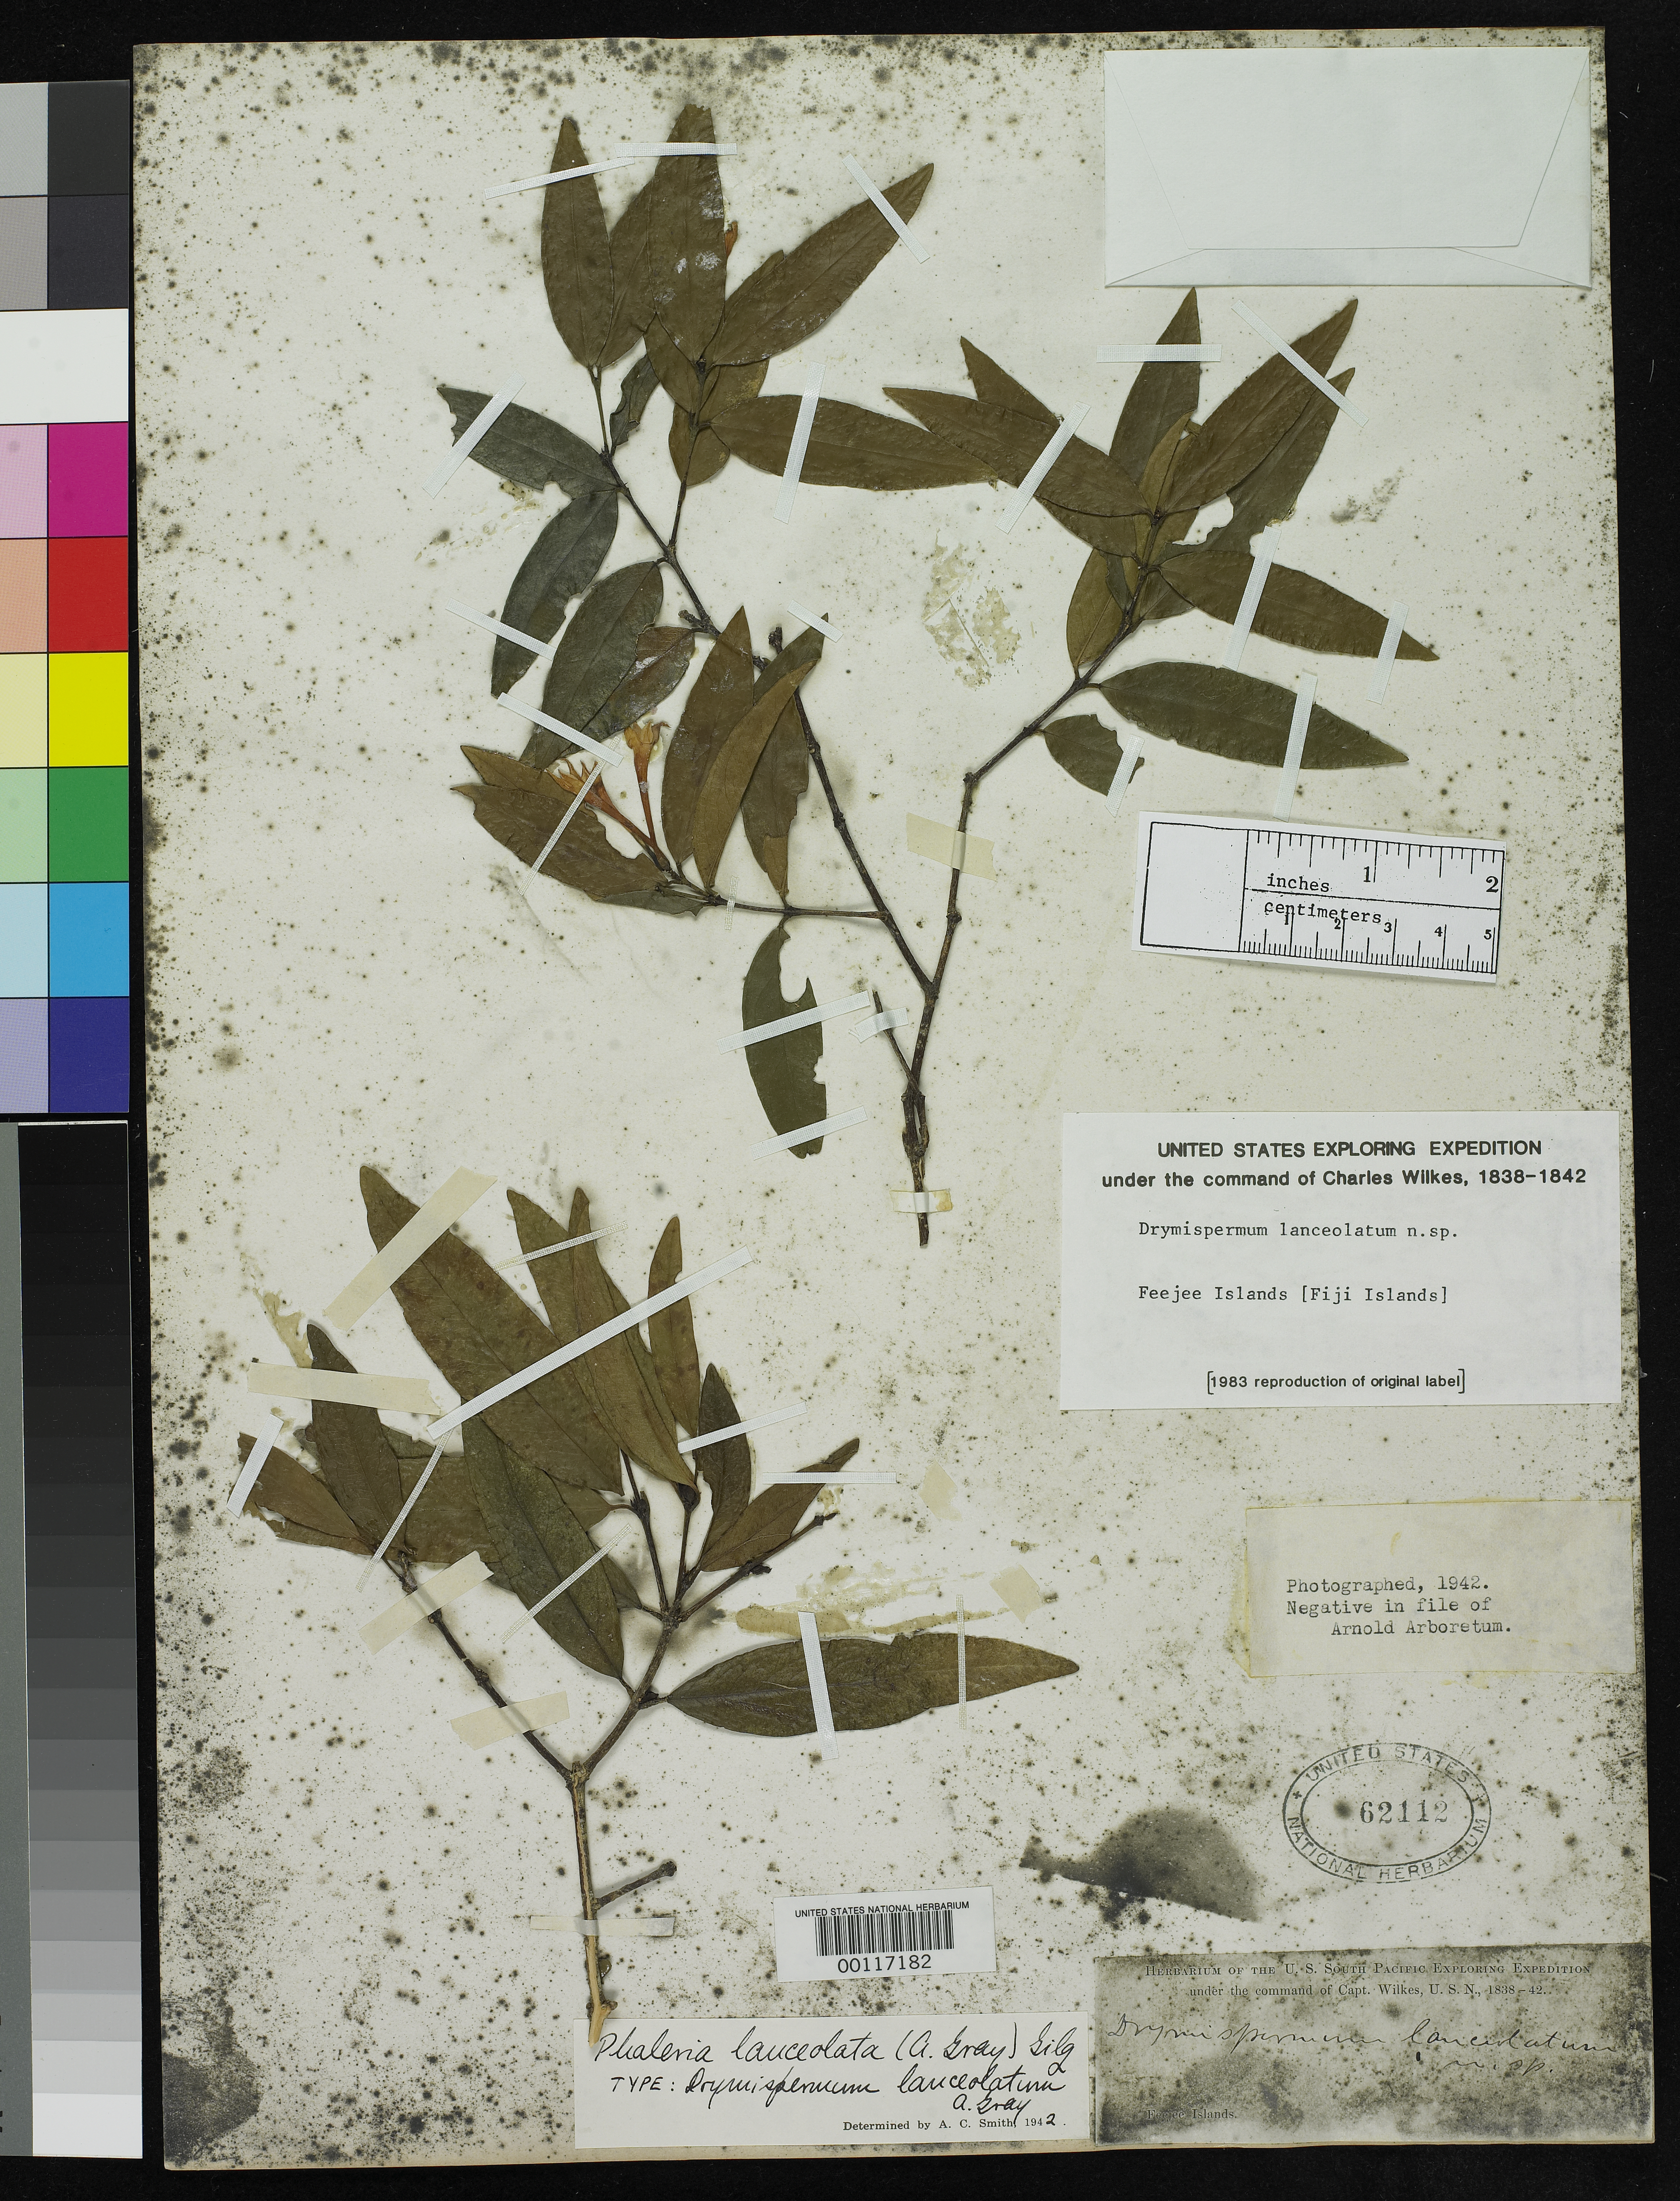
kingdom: Plantae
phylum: Tracheophyta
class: Magnoliopsida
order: Malvales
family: Thymelaeaceae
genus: Drymispermum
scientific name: Drymispermum lanceolatum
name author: A. Gray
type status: Holotype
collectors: Wilkes Explor. Exped.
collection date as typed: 1838 to -- --- 1842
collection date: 1838/1842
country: Fiji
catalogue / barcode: US 62112